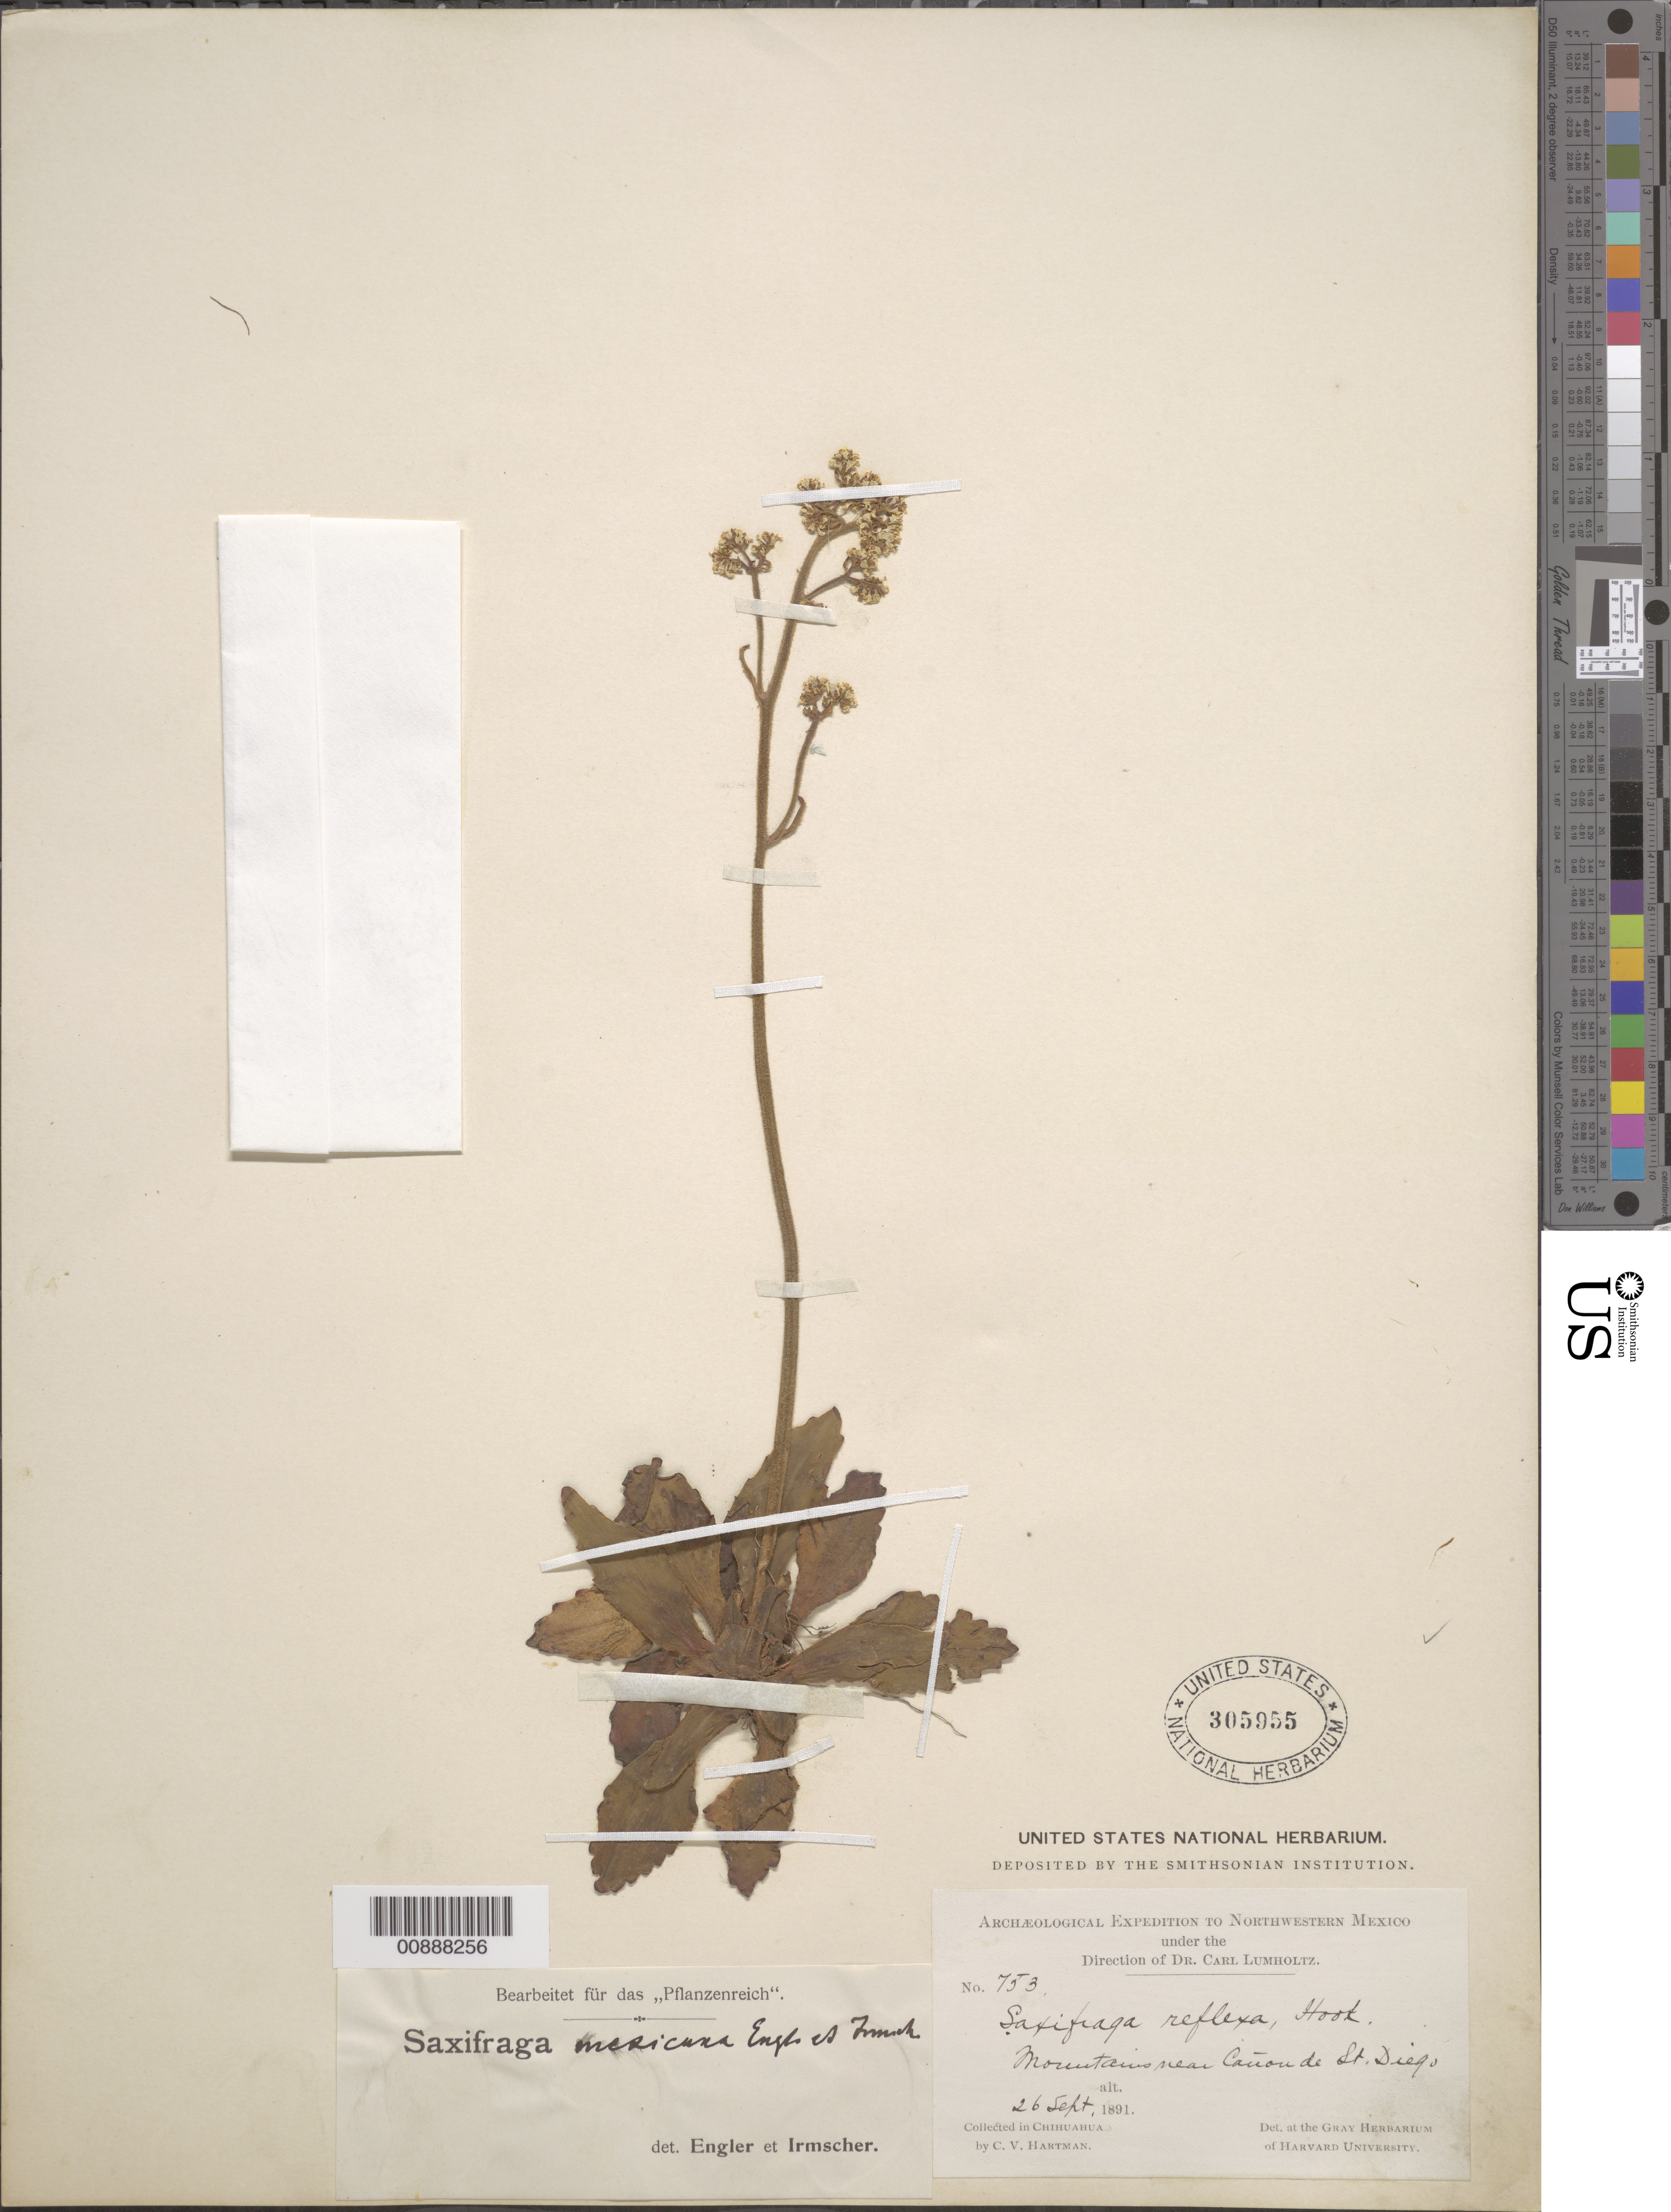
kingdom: Plantae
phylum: Tracheophyta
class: Magnoliopsida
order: Saxifragales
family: Saxifragaceae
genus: Micranthes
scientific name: Micranthes mexicana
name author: (Engl. & Irmsch.) Brouillet & Gornall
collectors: C. V. Hartman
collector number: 753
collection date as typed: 26 Sep 1891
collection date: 1891-09-26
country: Mexico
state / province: Chihuahua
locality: Mountains near Cañon de St. Diego.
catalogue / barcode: US 305955